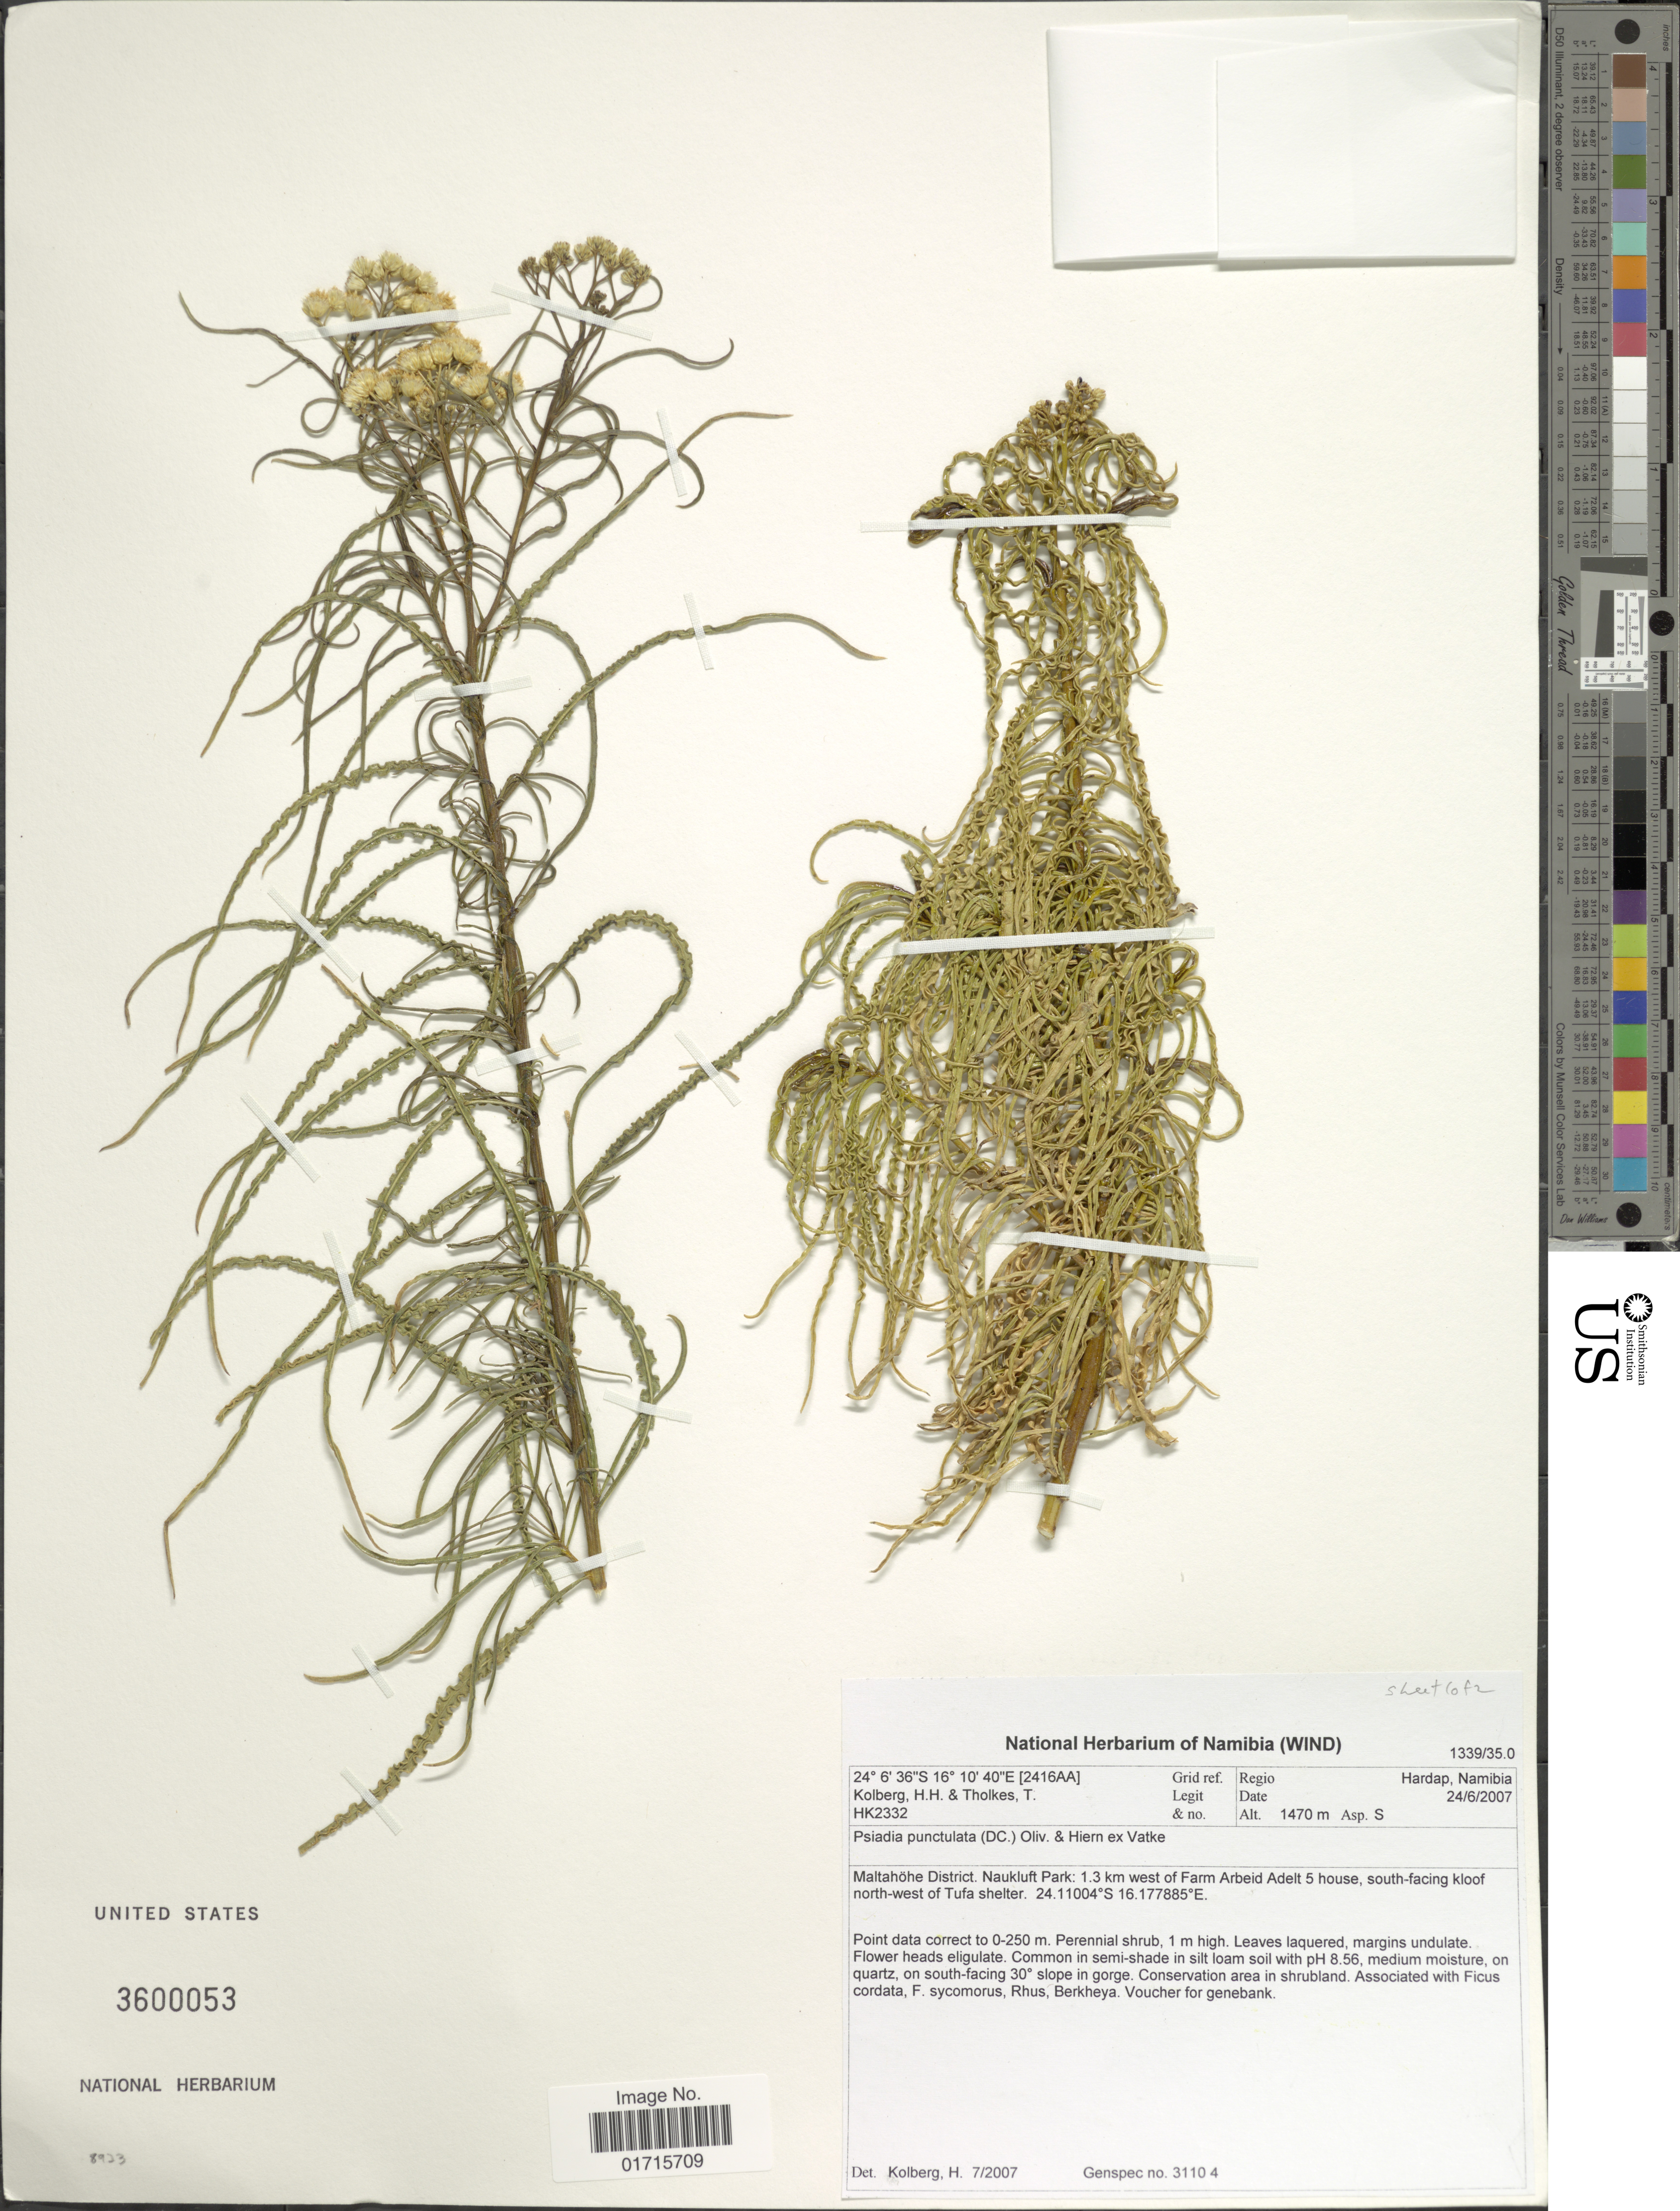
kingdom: Plantae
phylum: Tracheophyta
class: Magnoliopsida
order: Asterales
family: Asteraceae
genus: Psiadia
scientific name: Psiadia punctulata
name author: (DC.) Vatke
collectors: H. H. Kolberg & T. Tholkes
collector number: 2332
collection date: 2007-06-24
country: Namibia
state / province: Hardap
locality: Hardap, Nambia. Maltahohe District. Naukluft: 1.3 km west of Farm Arbeid Adelt 5 house, south-facing kloof north-west of Tufa shelter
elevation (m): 1470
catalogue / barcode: US 3600053